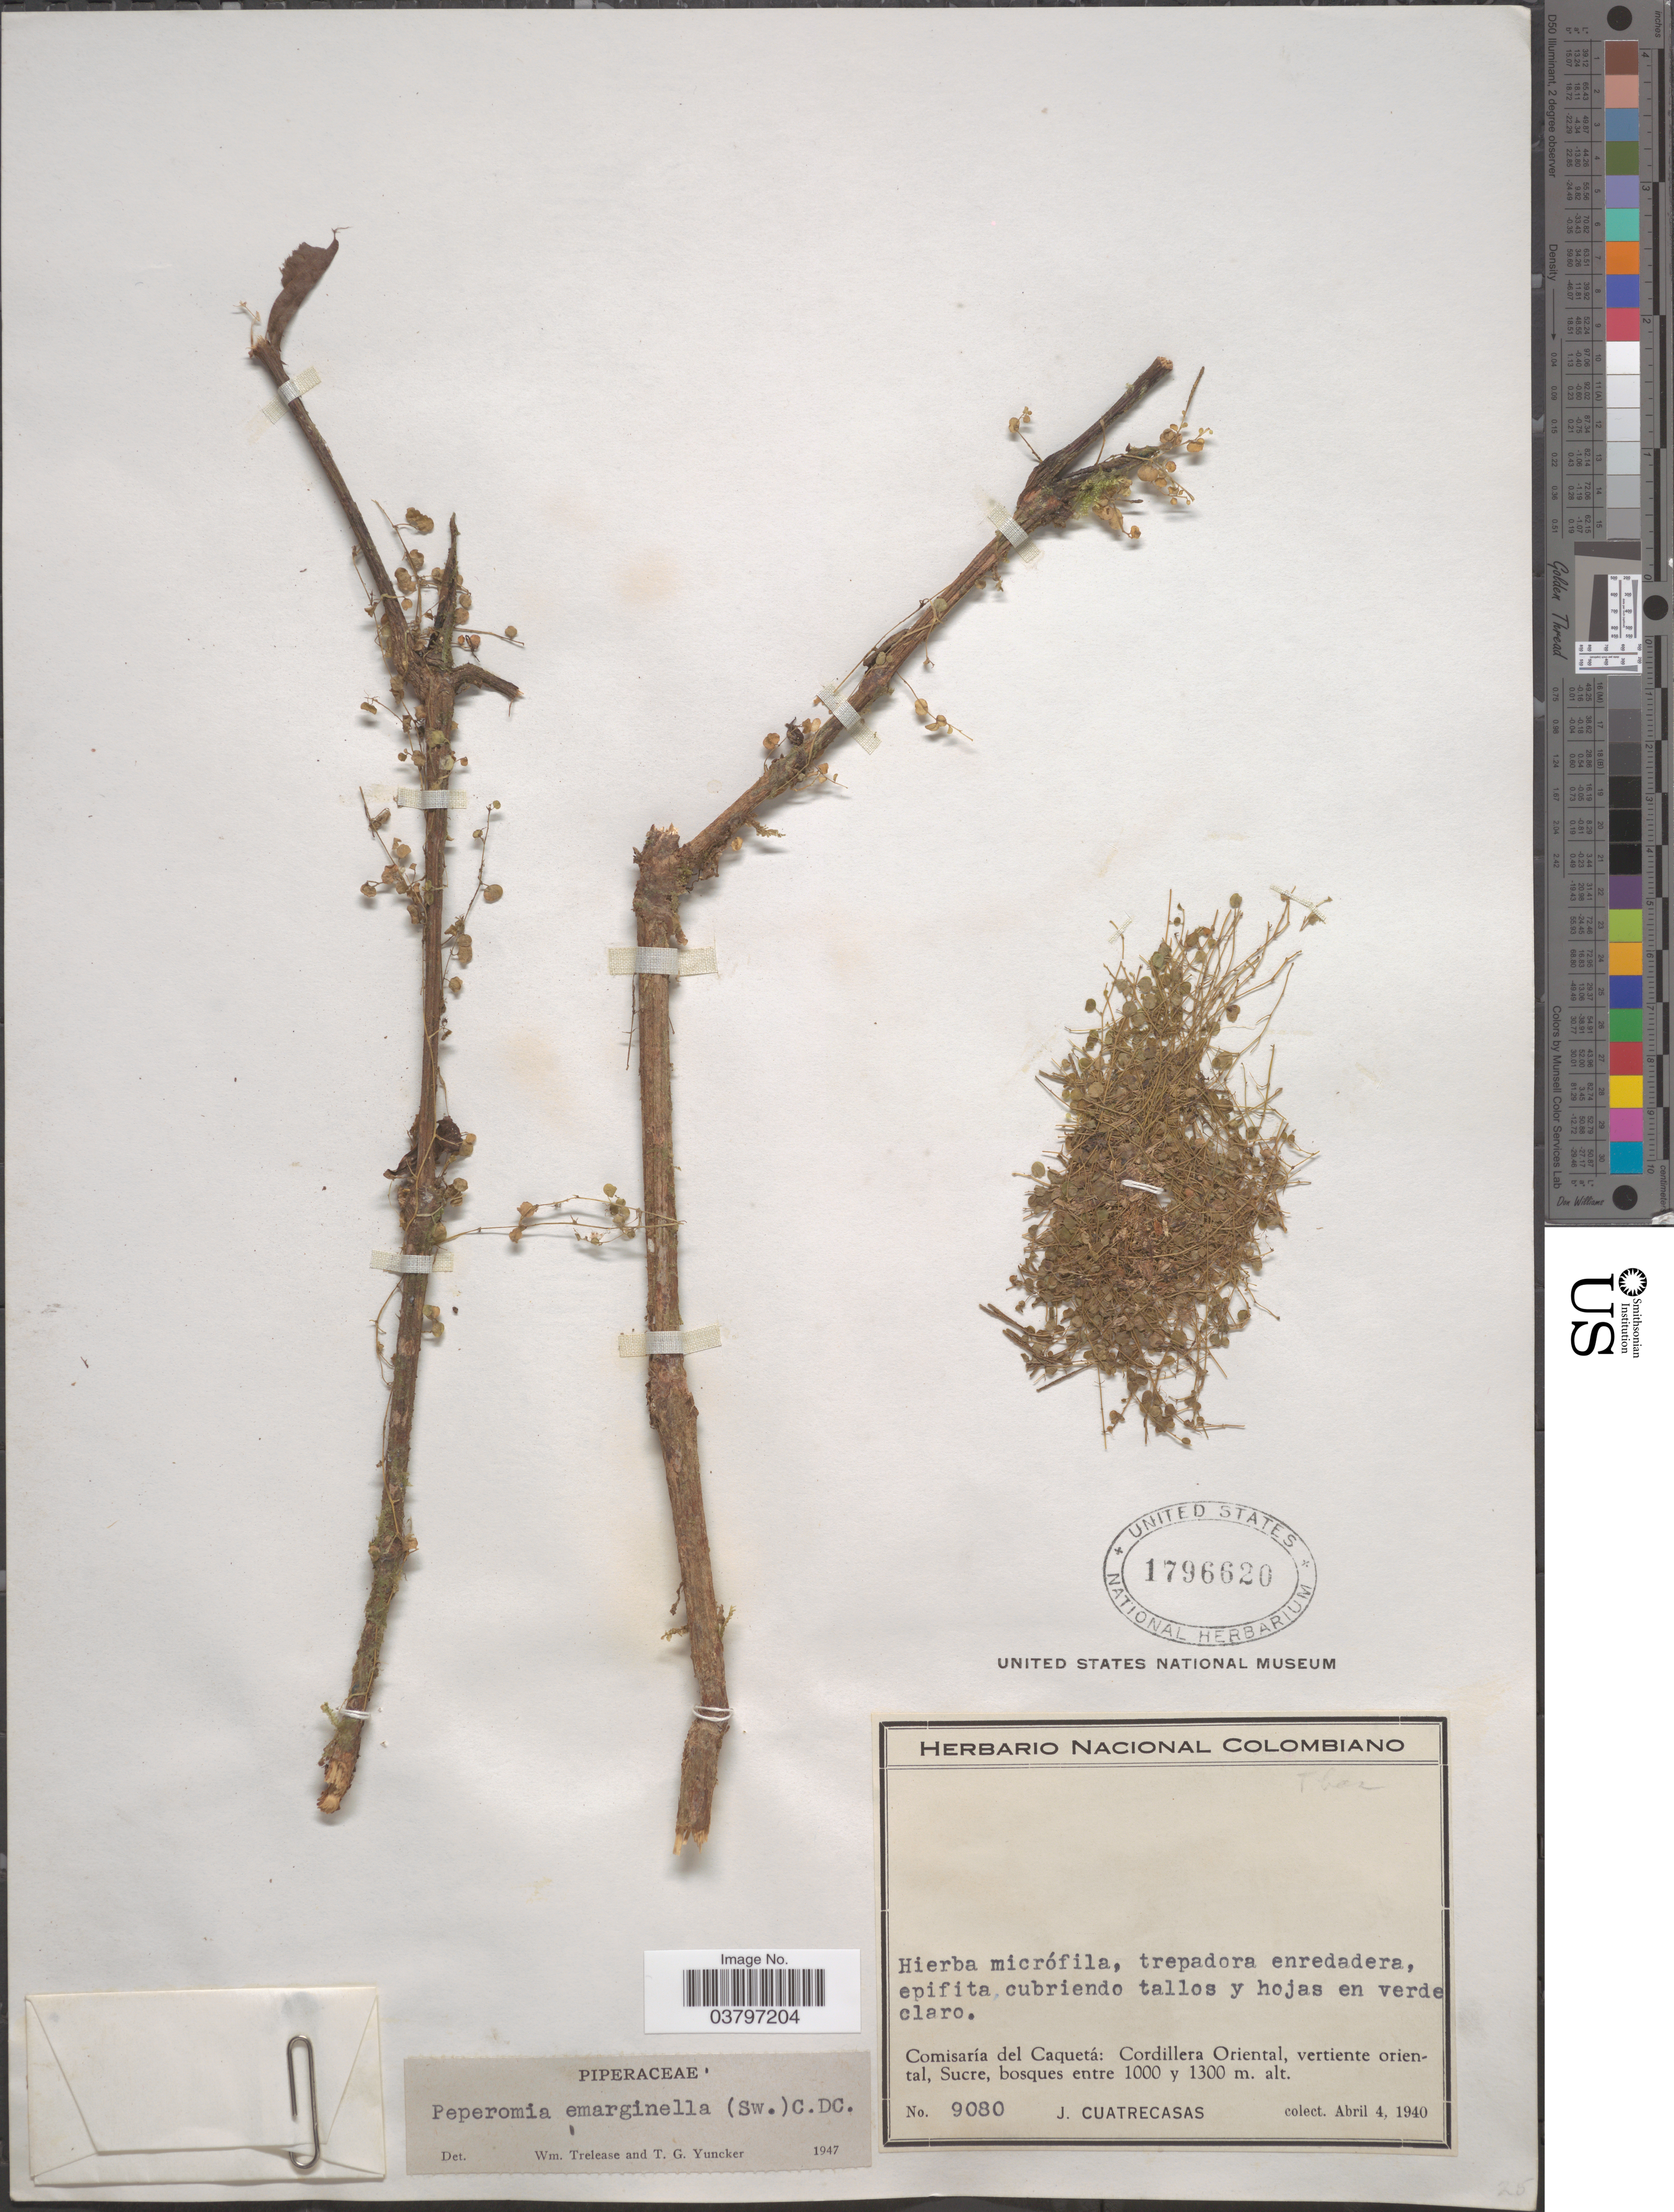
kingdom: Plantae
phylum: Tracheophyta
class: Magnoliopsida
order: Piperales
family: Piperaceae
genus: Peperomia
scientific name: Peperomia emarginella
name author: (Sw. ex Wikstr.) C. DC.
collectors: J. Cuatrecasas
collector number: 9080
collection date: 1940-04-04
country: Colombia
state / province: Caquetá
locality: Comisaría del Caquetá: Cordillera Oriental, vertiente oriental, Sucre.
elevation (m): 1000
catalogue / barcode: US 1796620